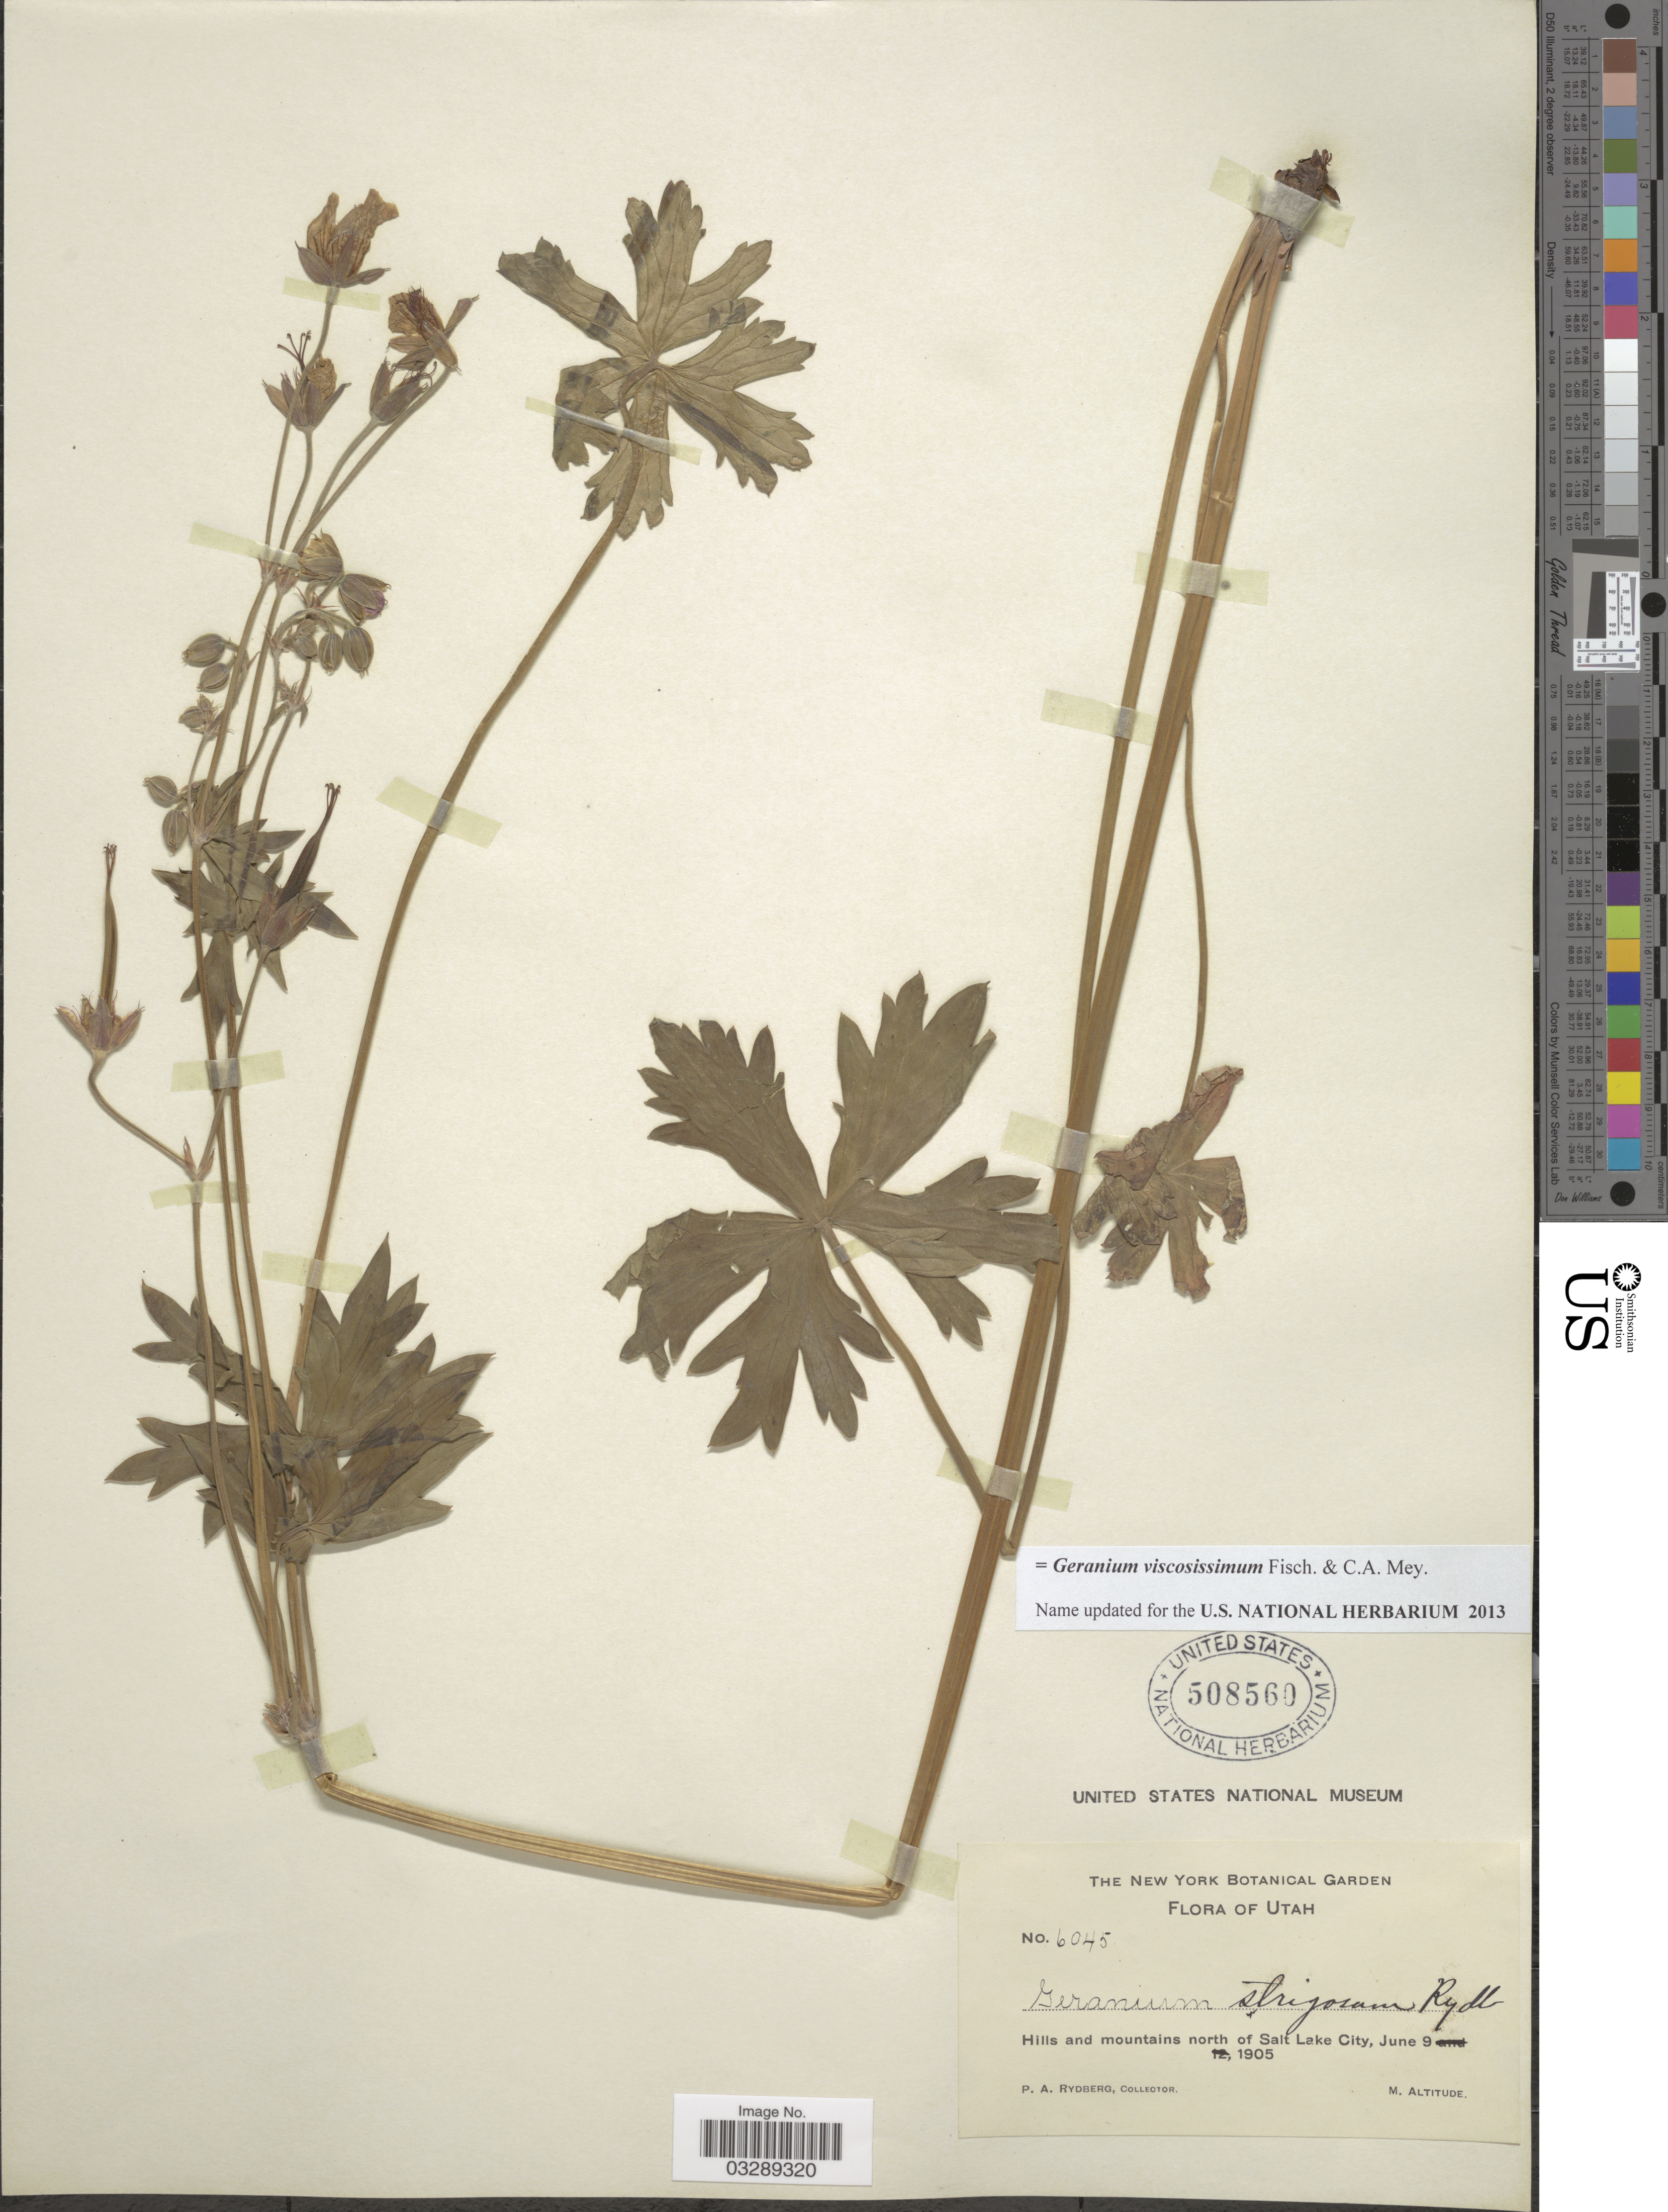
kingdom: Plantae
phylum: Tracheophyta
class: Magnoliopsida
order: Geraniales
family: Geraniaceae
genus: Geranium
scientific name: Geranium viscosissimum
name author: Fisch. & C.A. Mey.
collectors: P. A. Rydberg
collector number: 6045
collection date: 1905-06-09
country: United States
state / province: Utah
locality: Hills and mountains north of Salt Lake City.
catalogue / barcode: US 508560